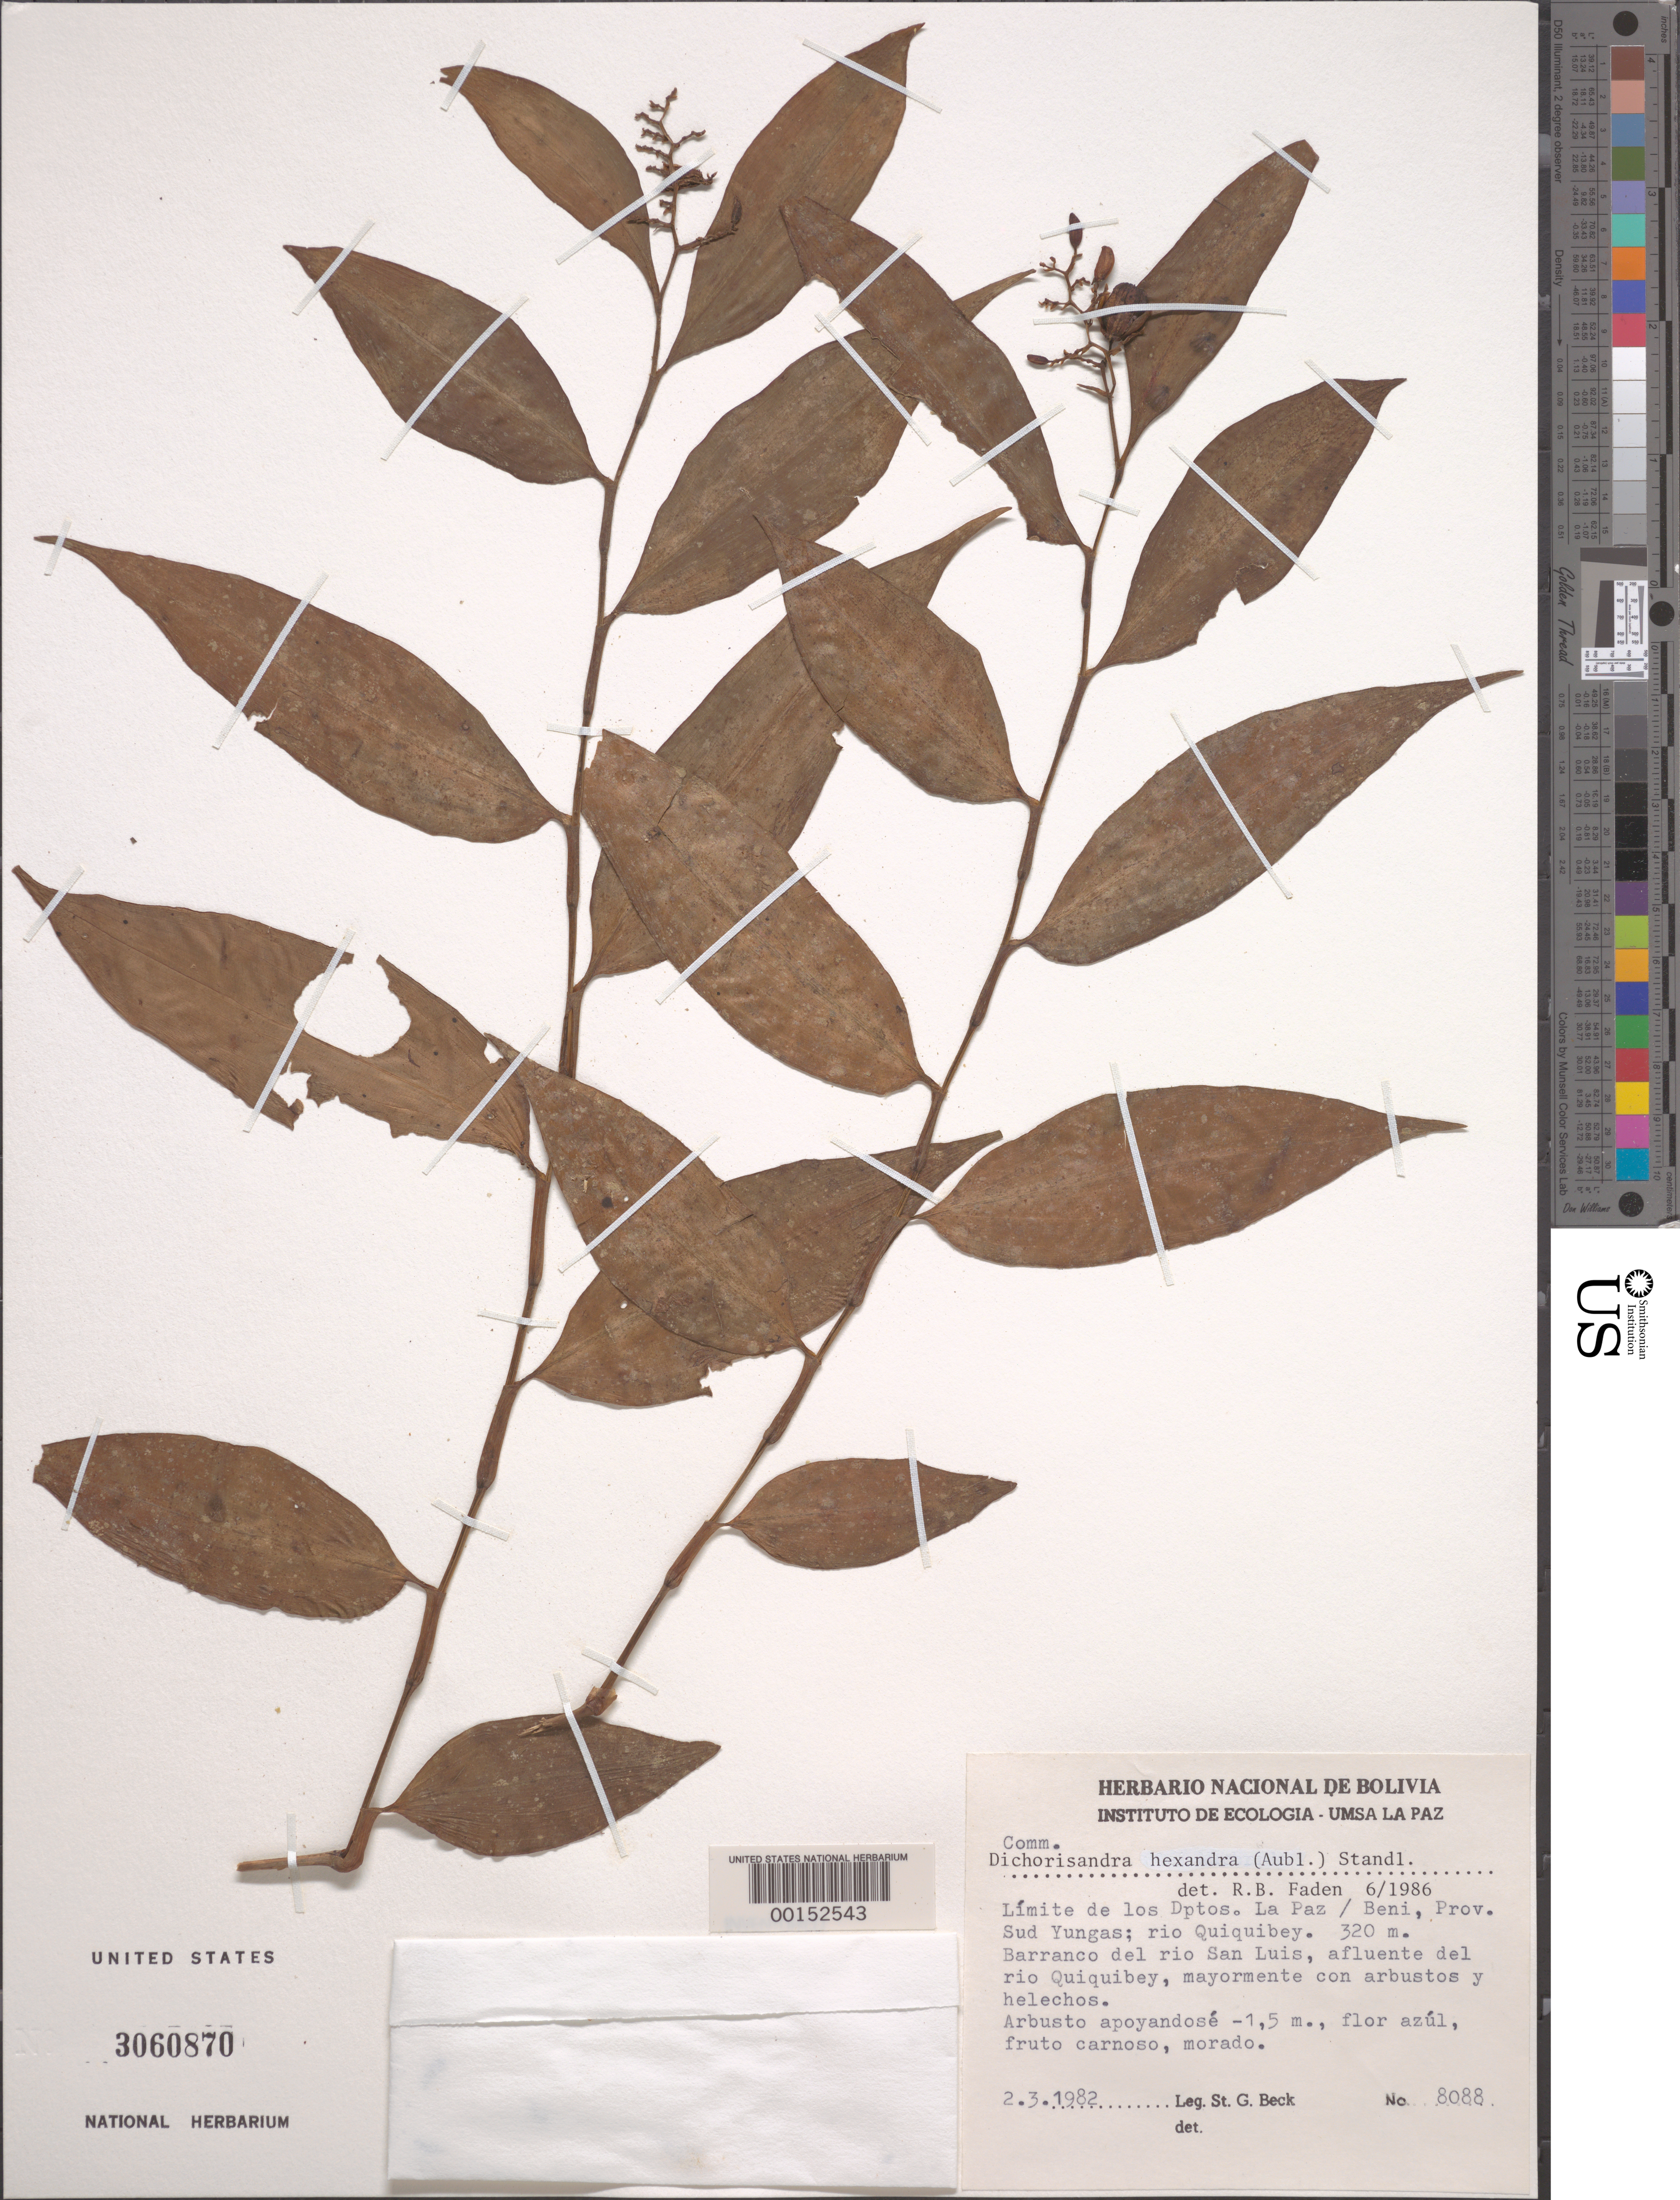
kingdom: Plantae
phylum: Tracheophyta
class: Liliopsida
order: Commelinales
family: Commelinaceae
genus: Dichorisandra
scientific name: Dichorisandra hexandra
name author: (Aubl.) Standl.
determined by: Faden, Robert B., (US), Smithsonian Institution - National Museum of Natural History (UNITED STATES)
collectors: S. G. Beck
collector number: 8088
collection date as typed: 02 Mar 1982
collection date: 1982-03-02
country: Bolivia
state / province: La Paz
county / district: Sud Yungas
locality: Rio Quiquibey, Baranca of Rio San Luis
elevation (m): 320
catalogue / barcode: US 3060870